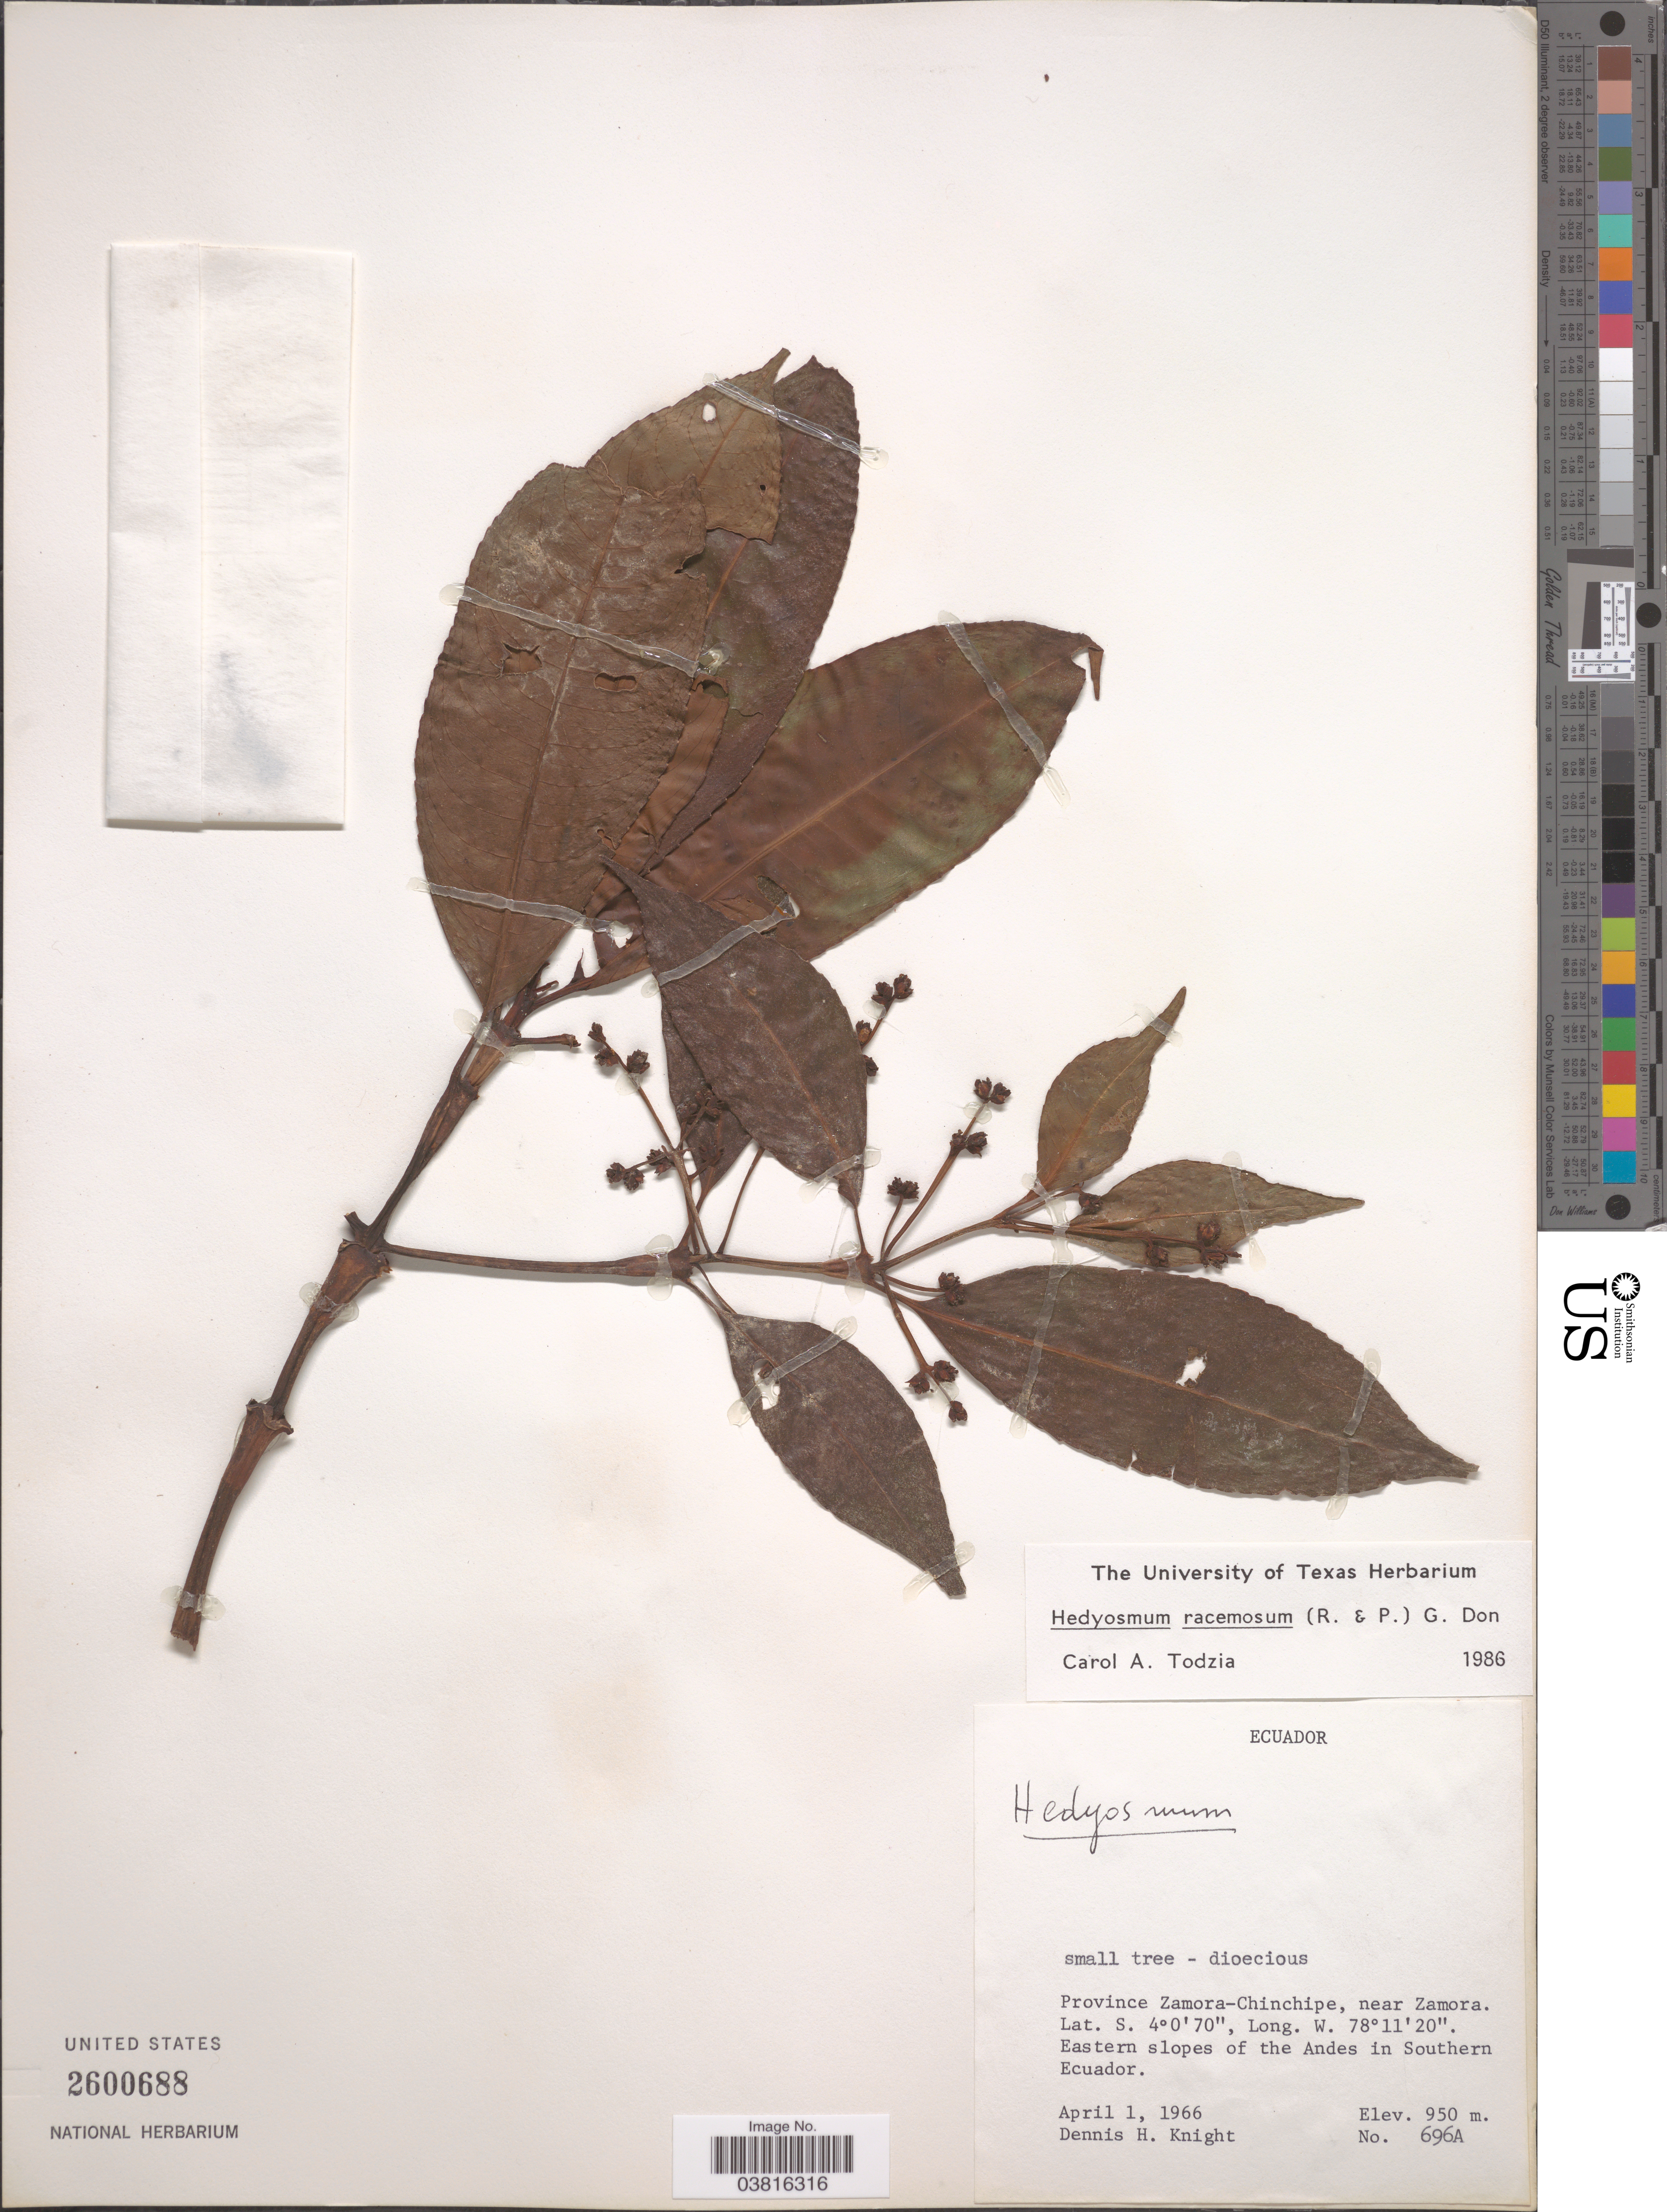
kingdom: Plantae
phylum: Tracheophyta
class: Magnoliopsida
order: Chloranthales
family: Chloranthaceae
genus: Hedyosmum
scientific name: Hedyosmum racemosum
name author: (Ruiz & Pav.) G. Don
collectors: D. Knight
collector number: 696A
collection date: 1966-04-01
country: Ecuador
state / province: Zamora-Chinchipe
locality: Near Zamora. Eastern slopes of the Andes in Southern Ecuador.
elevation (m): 950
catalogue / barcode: US 2600688